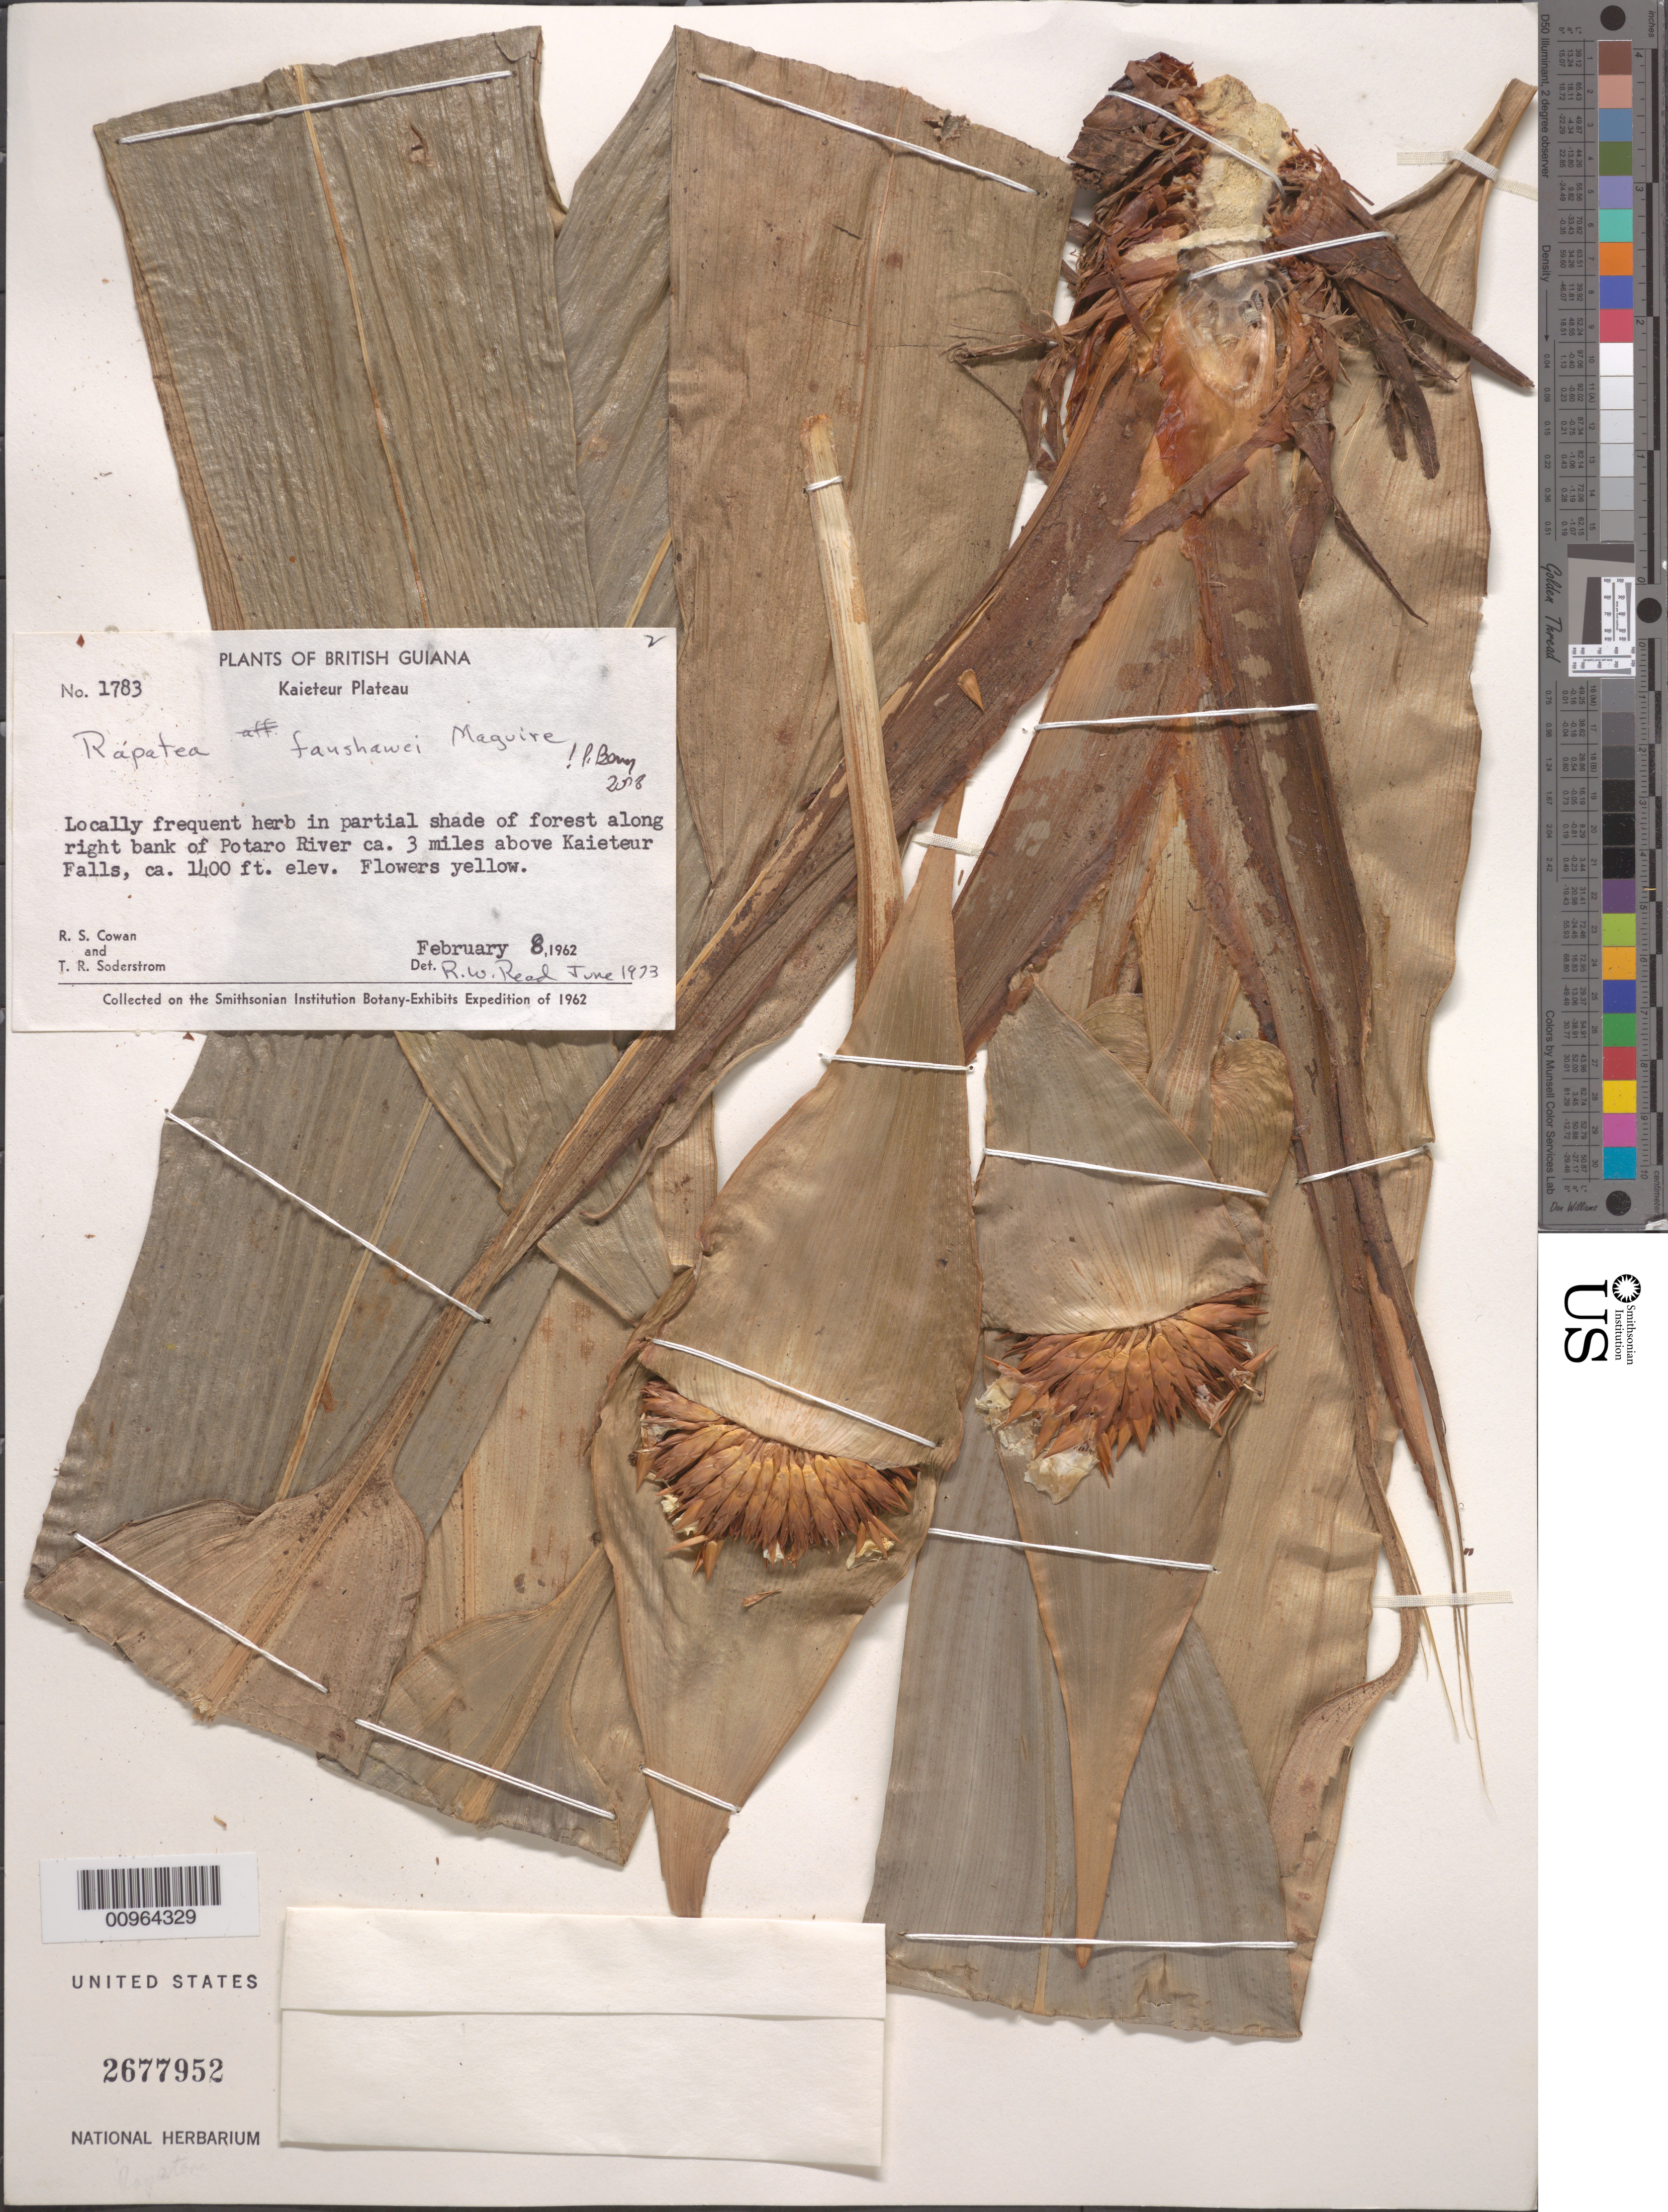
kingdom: Plantae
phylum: Tracheophyta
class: Liliopsida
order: Poales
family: Rapateaceae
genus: Rapatea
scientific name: Rapatea fanshawei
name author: Maguire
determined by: Berry, P. E., (WIS), University of Wisconsin - Madison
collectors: R. S. Cowan & T. R. Soderstrom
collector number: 1783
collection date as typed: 8-Feb-62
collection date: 1962-02-08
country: Guyana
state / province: Potaro-Siparuni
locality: Kaieteur Plateau, Potaro R., right bank, 3 mi. above Kaieteur Falls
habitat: Partial shade of forest along riverbank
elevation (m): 427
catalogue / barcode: US 2677952